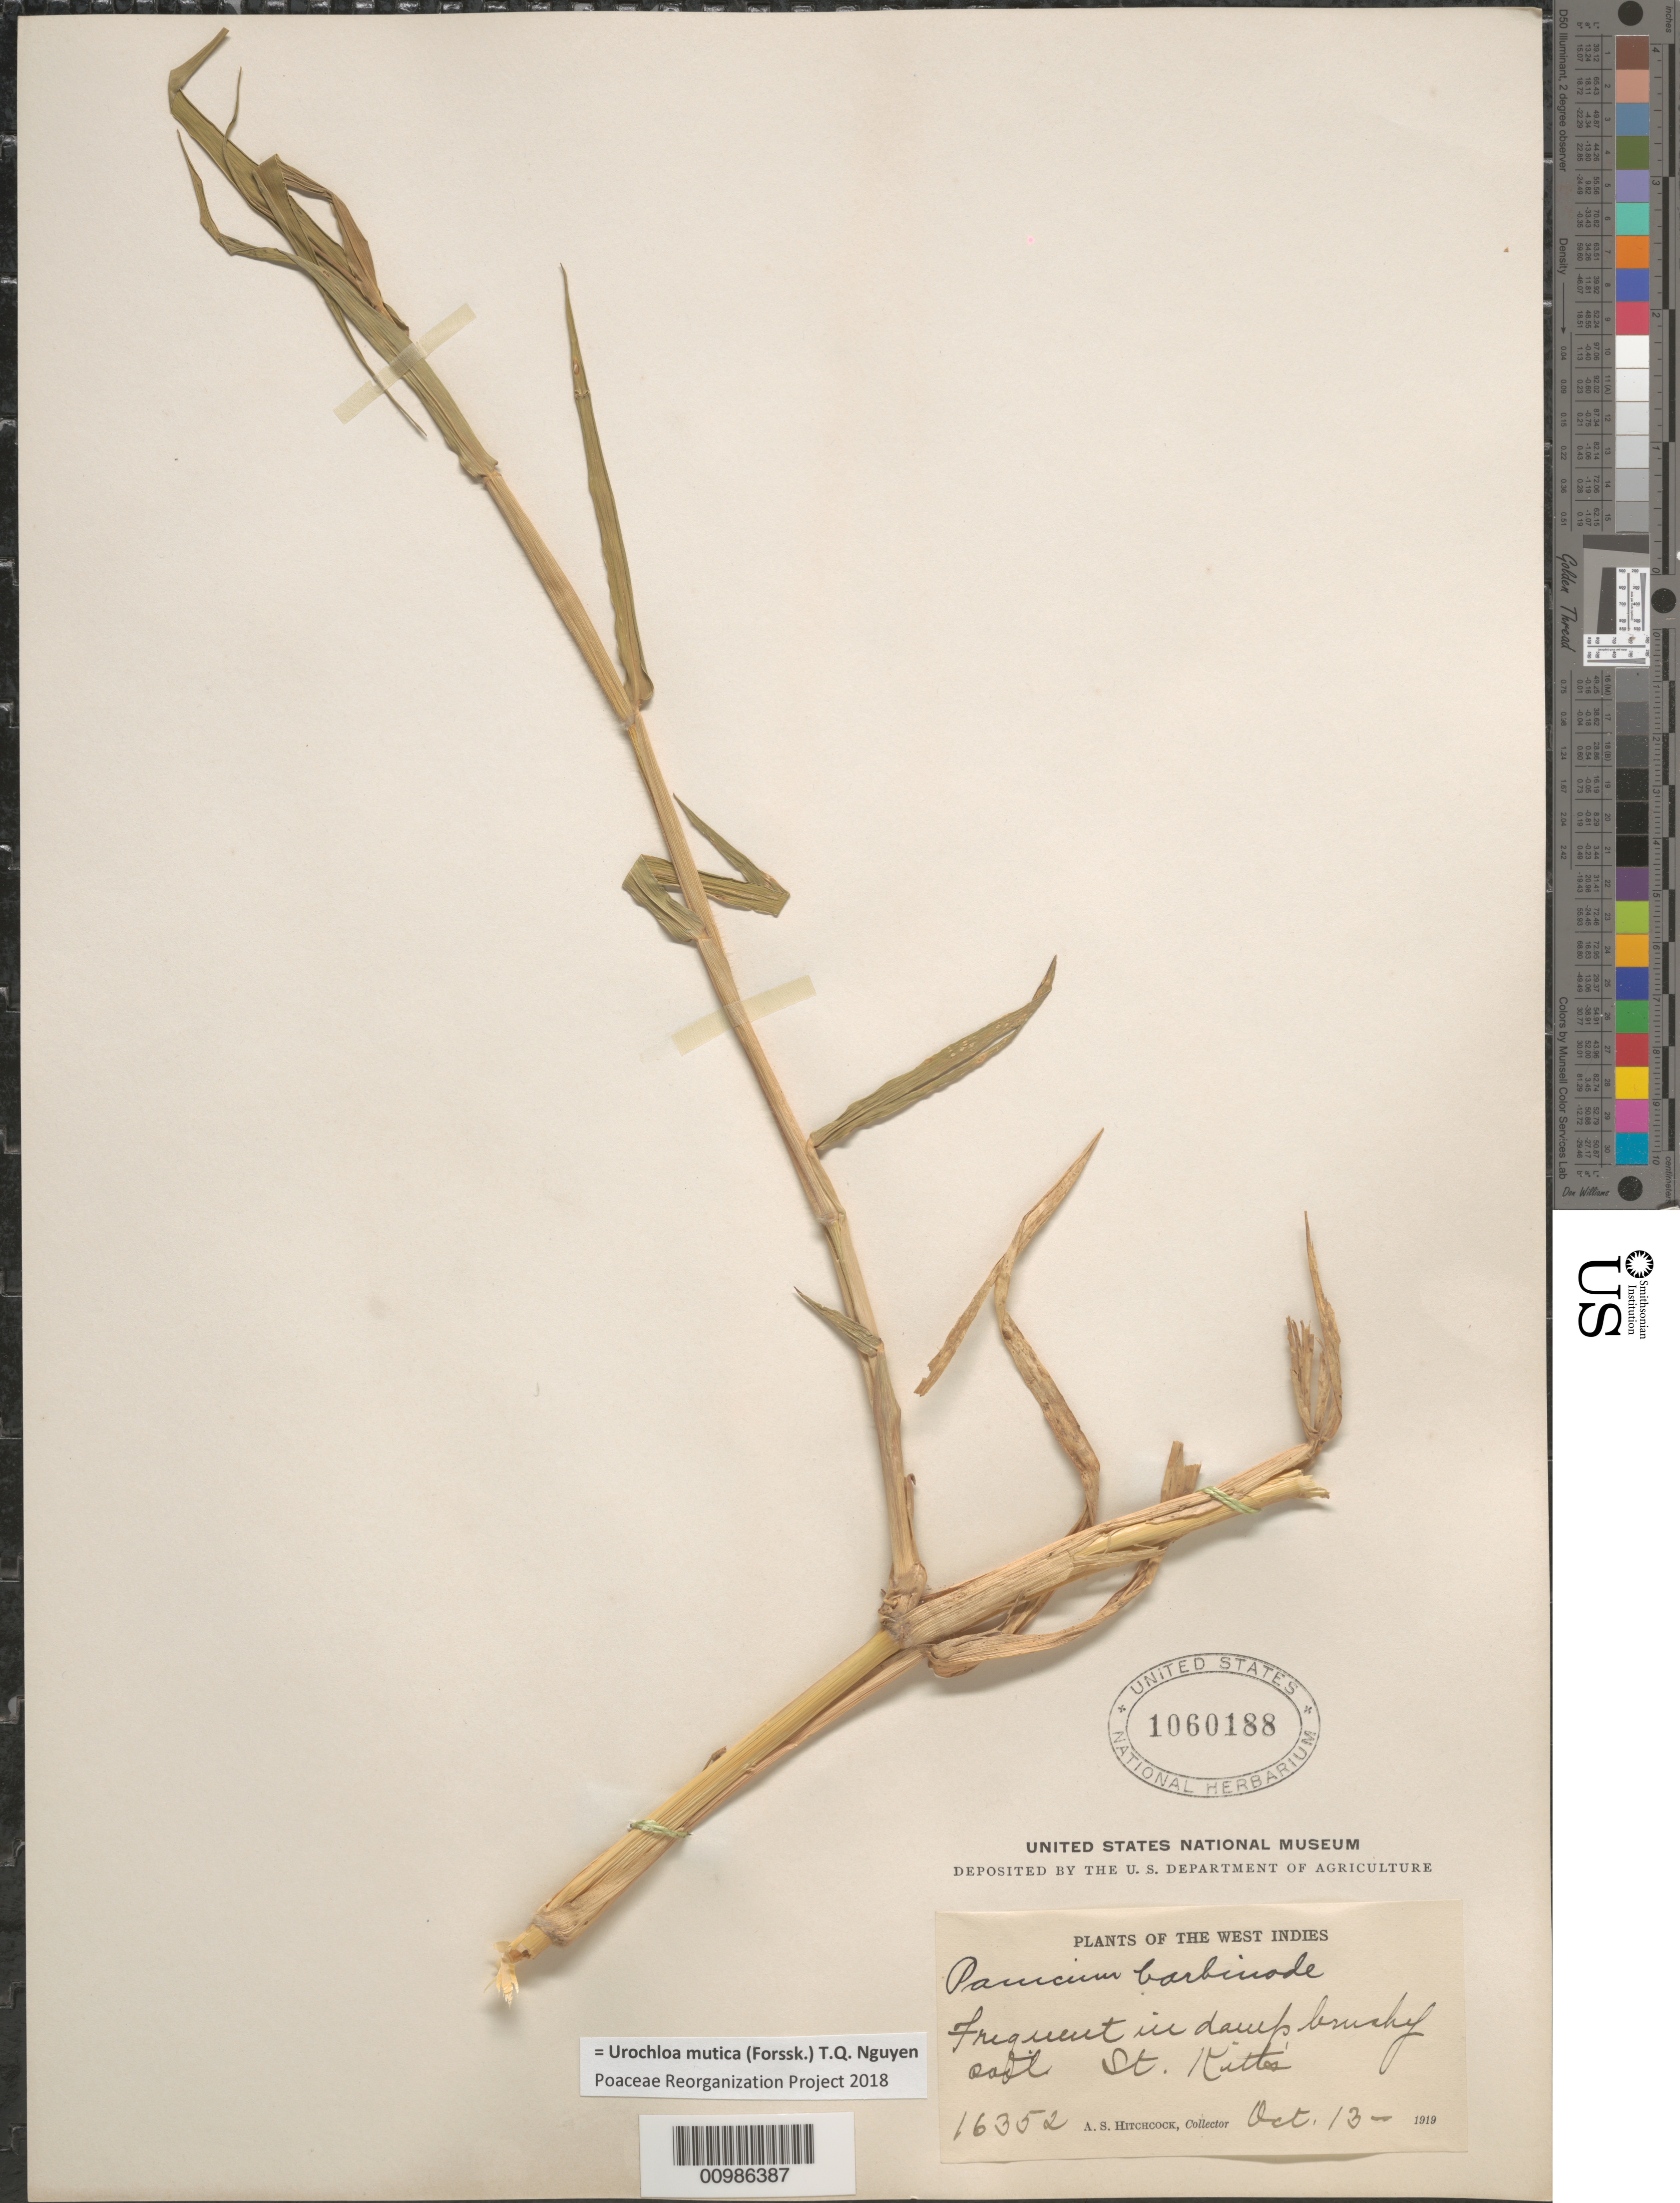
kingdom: Plantae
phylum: Tracheophyta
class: Liliopsida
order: Poales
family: Poaceae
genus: Brachiaria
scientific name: Brachiaria mutica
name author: (Forssk.) Stapf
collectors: A. S. Hitchcock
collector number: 16352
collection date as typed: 13 Oct 1919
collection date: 1919-10-13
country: St. Christopher-Nevis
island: St. Christopher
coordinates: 0 N, 0 E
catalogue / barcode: US 1060188